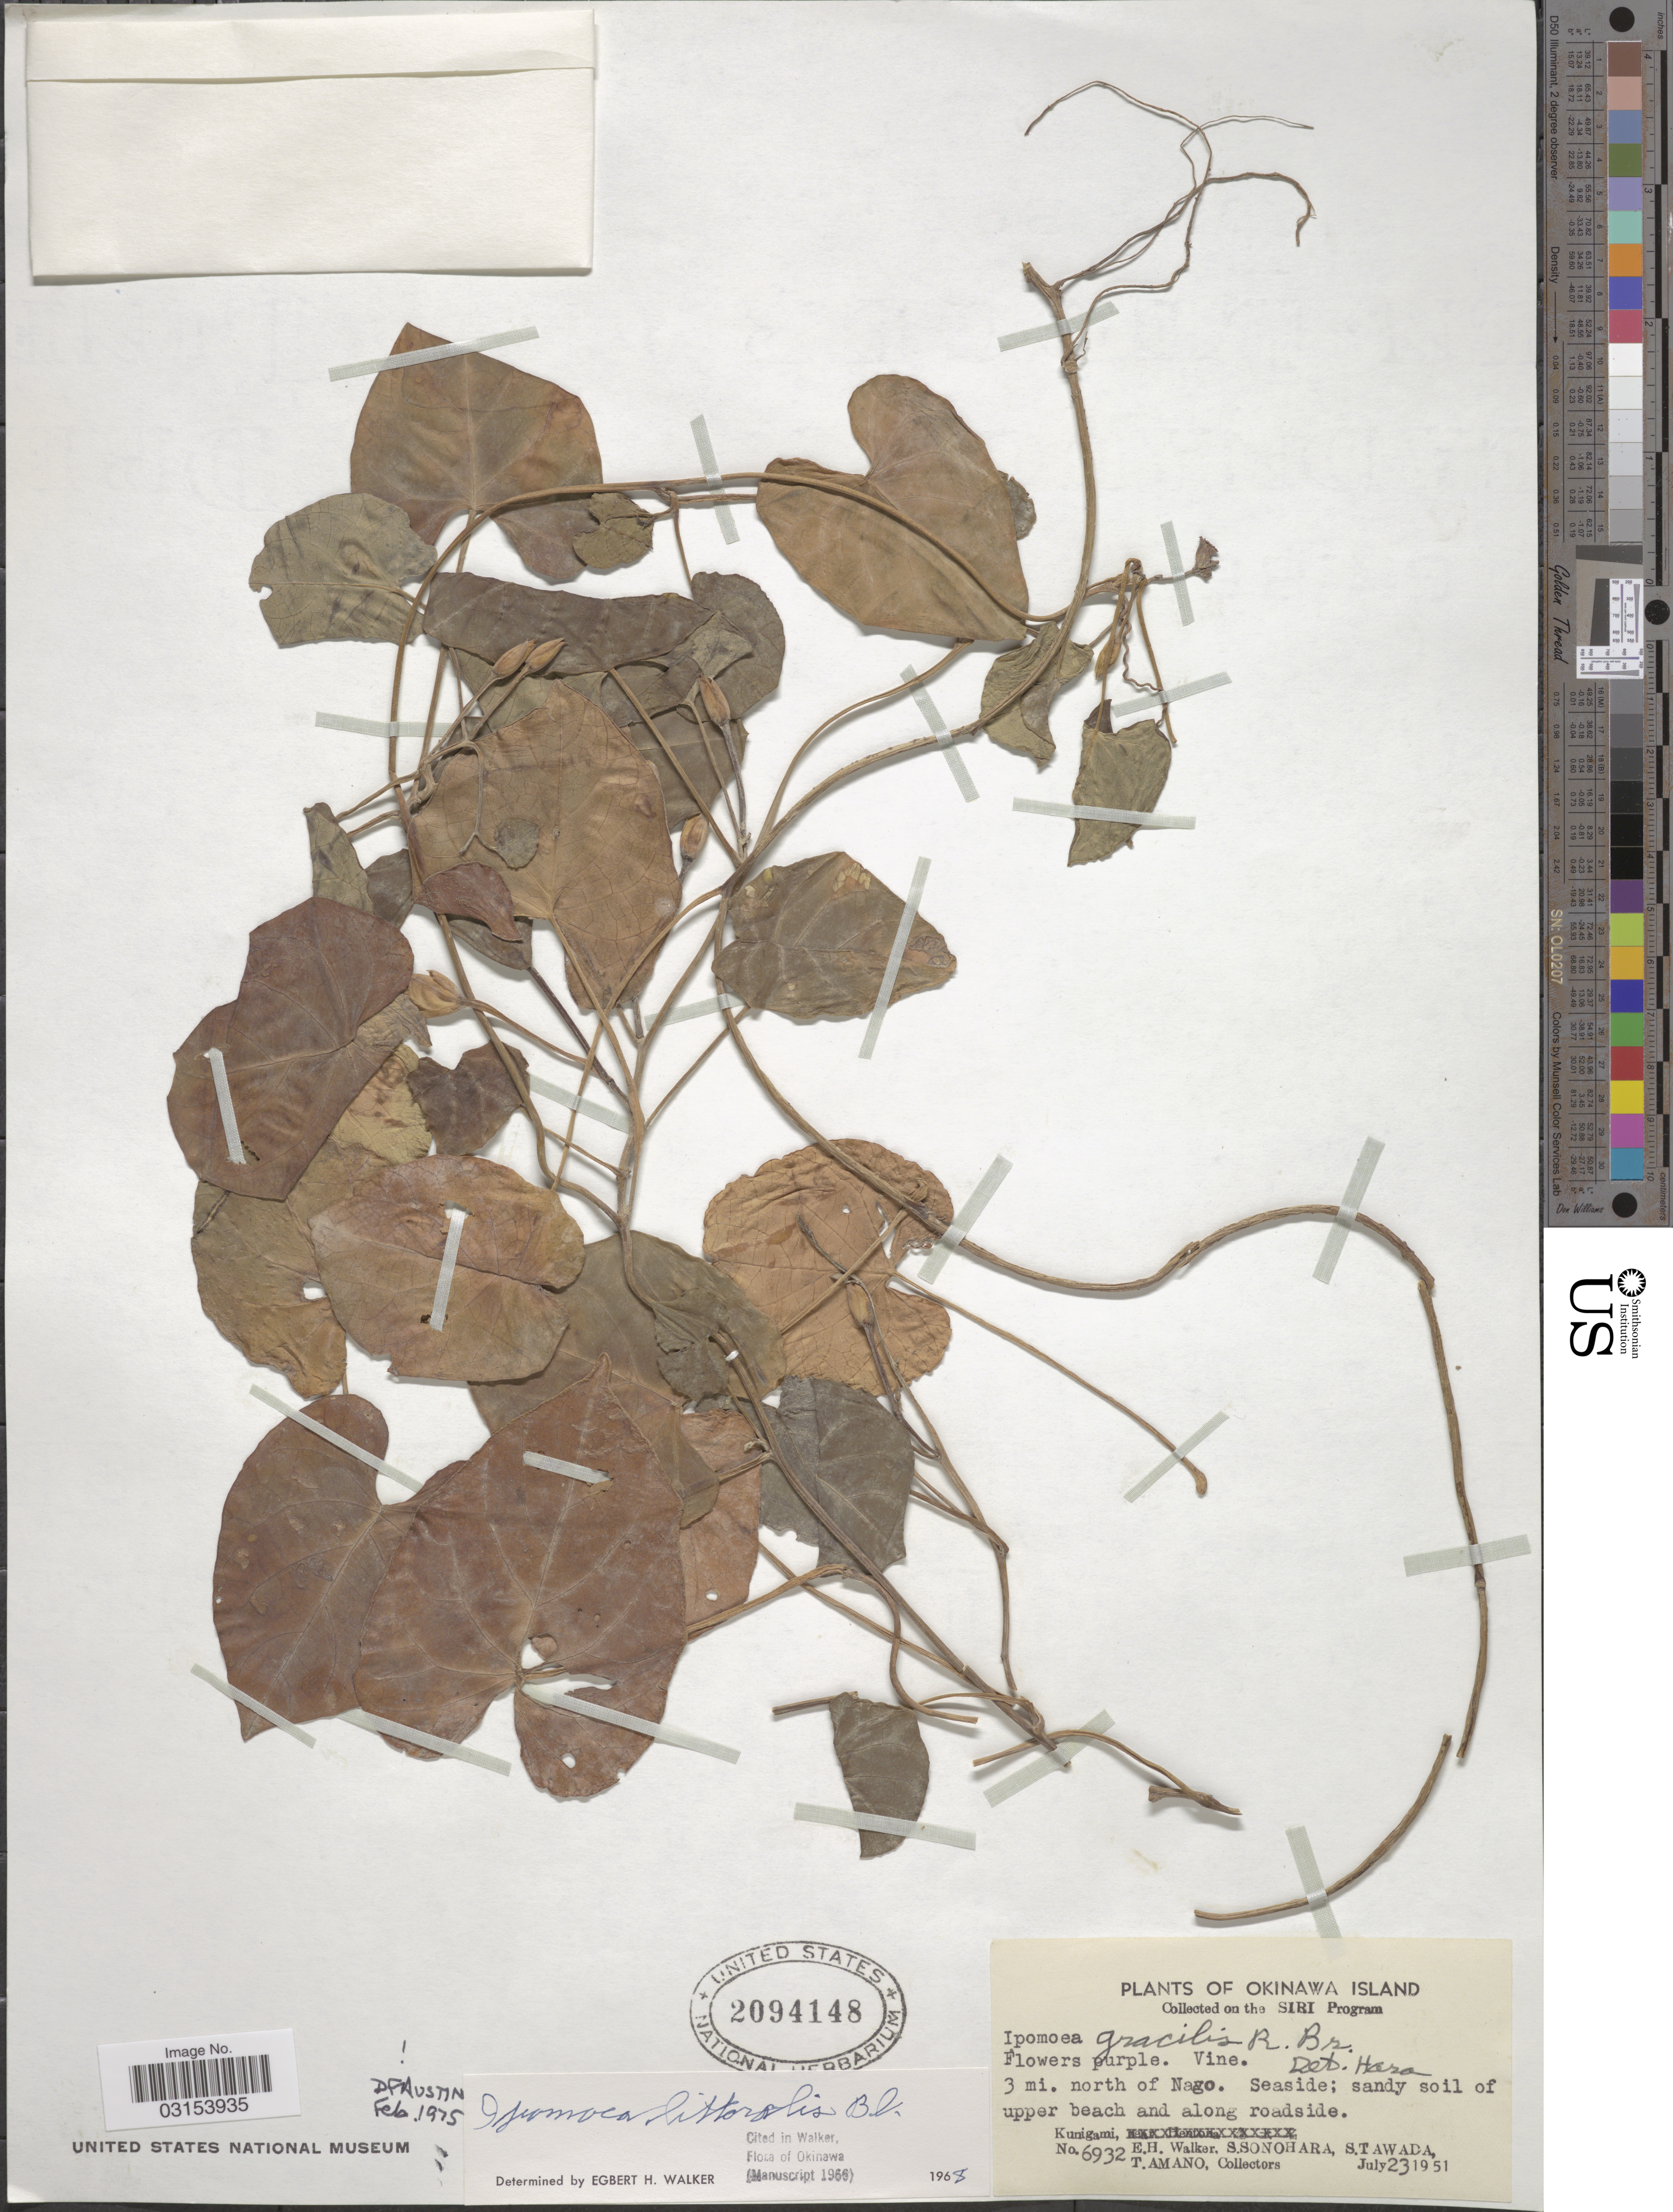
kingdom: Plantae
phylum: Tracheophyta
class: Magnoliopsida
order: Solanales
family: Convolvulaceae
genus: Ipomoea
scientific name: Ipomoea littoralis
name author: Blume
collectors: E. H. Walker, S. Sonohara, S. Tawada & T. Amano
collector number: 6932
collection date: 1951-07-23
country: Japan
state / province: Okinawa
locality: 3 mi. north of Nago. Seaside.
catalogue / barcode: US 2094148